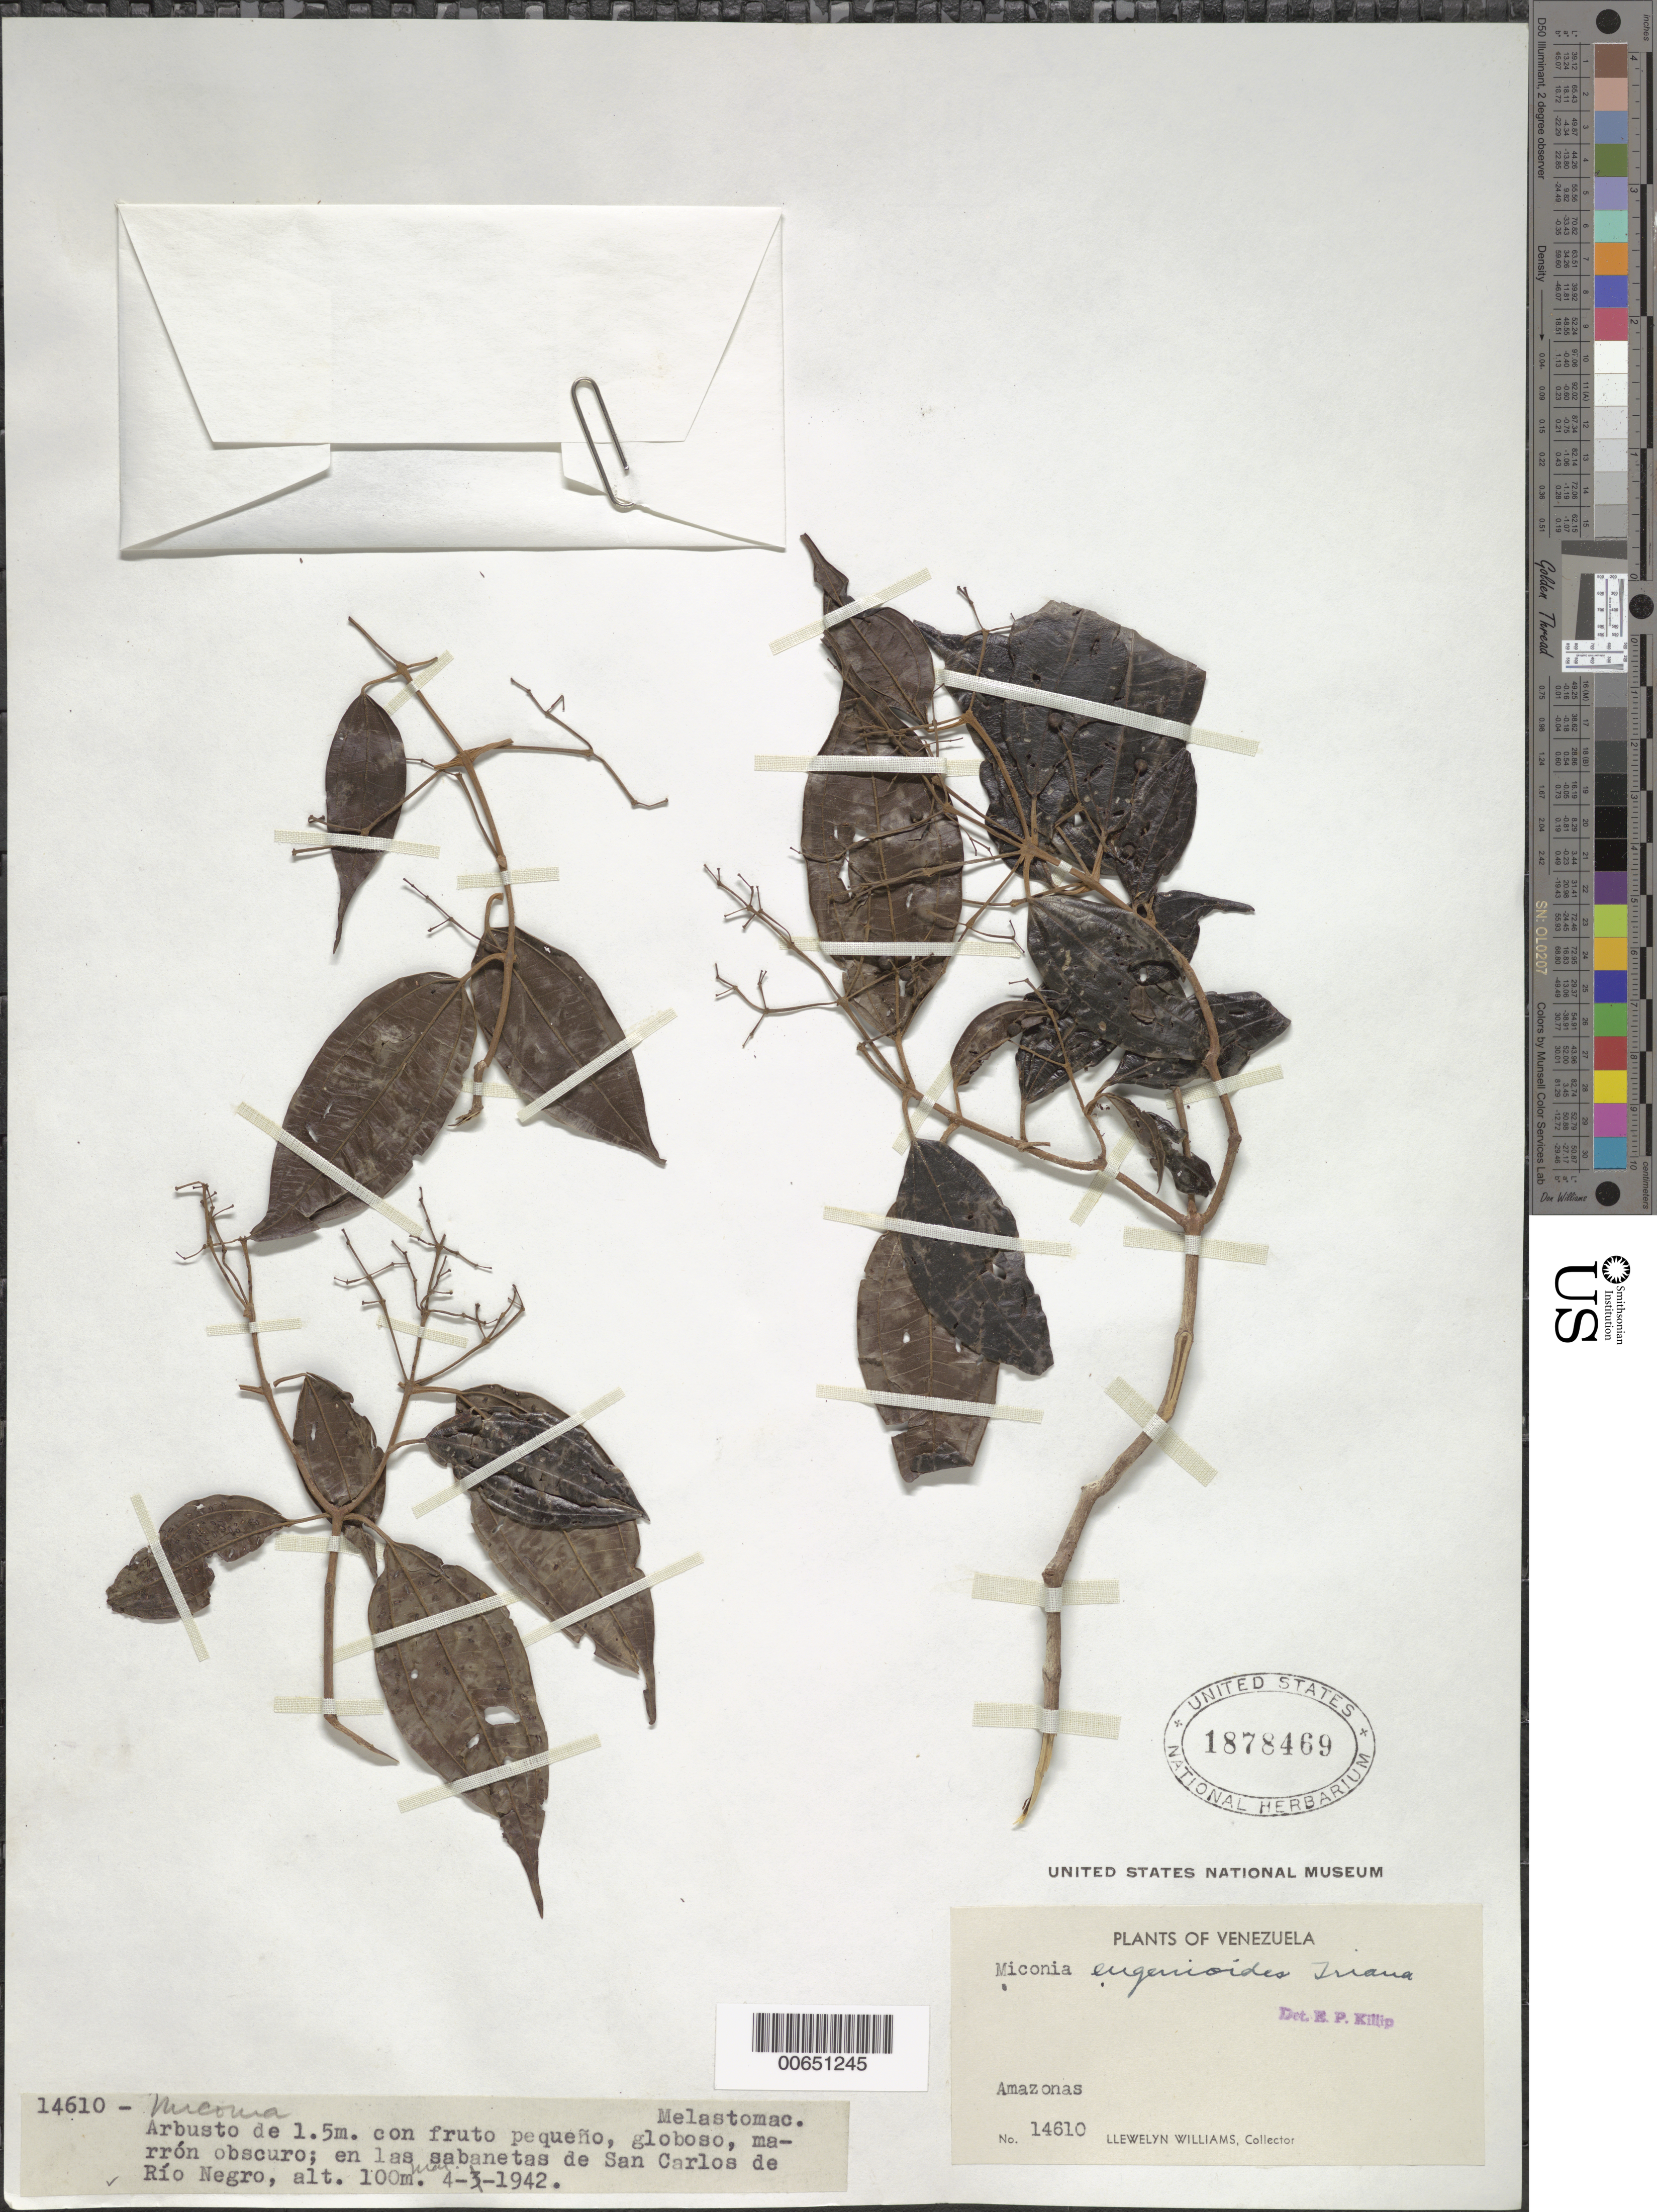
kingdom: Plantae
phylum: Tracheophyta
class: Magnoliopsida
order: Myrtales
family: Melastomataceae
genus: Miconia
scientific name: Miconia eugenioides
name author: Triana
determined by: Killip, Ellsworth P.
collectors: Ll. Williams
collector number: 14610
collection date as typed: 4-Mar-42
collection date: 1942-03-04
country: Venezuela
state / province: Amazonas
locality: San Carlos de Río Negro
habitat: Sabanetas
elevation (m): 100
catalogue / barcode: US 1878469